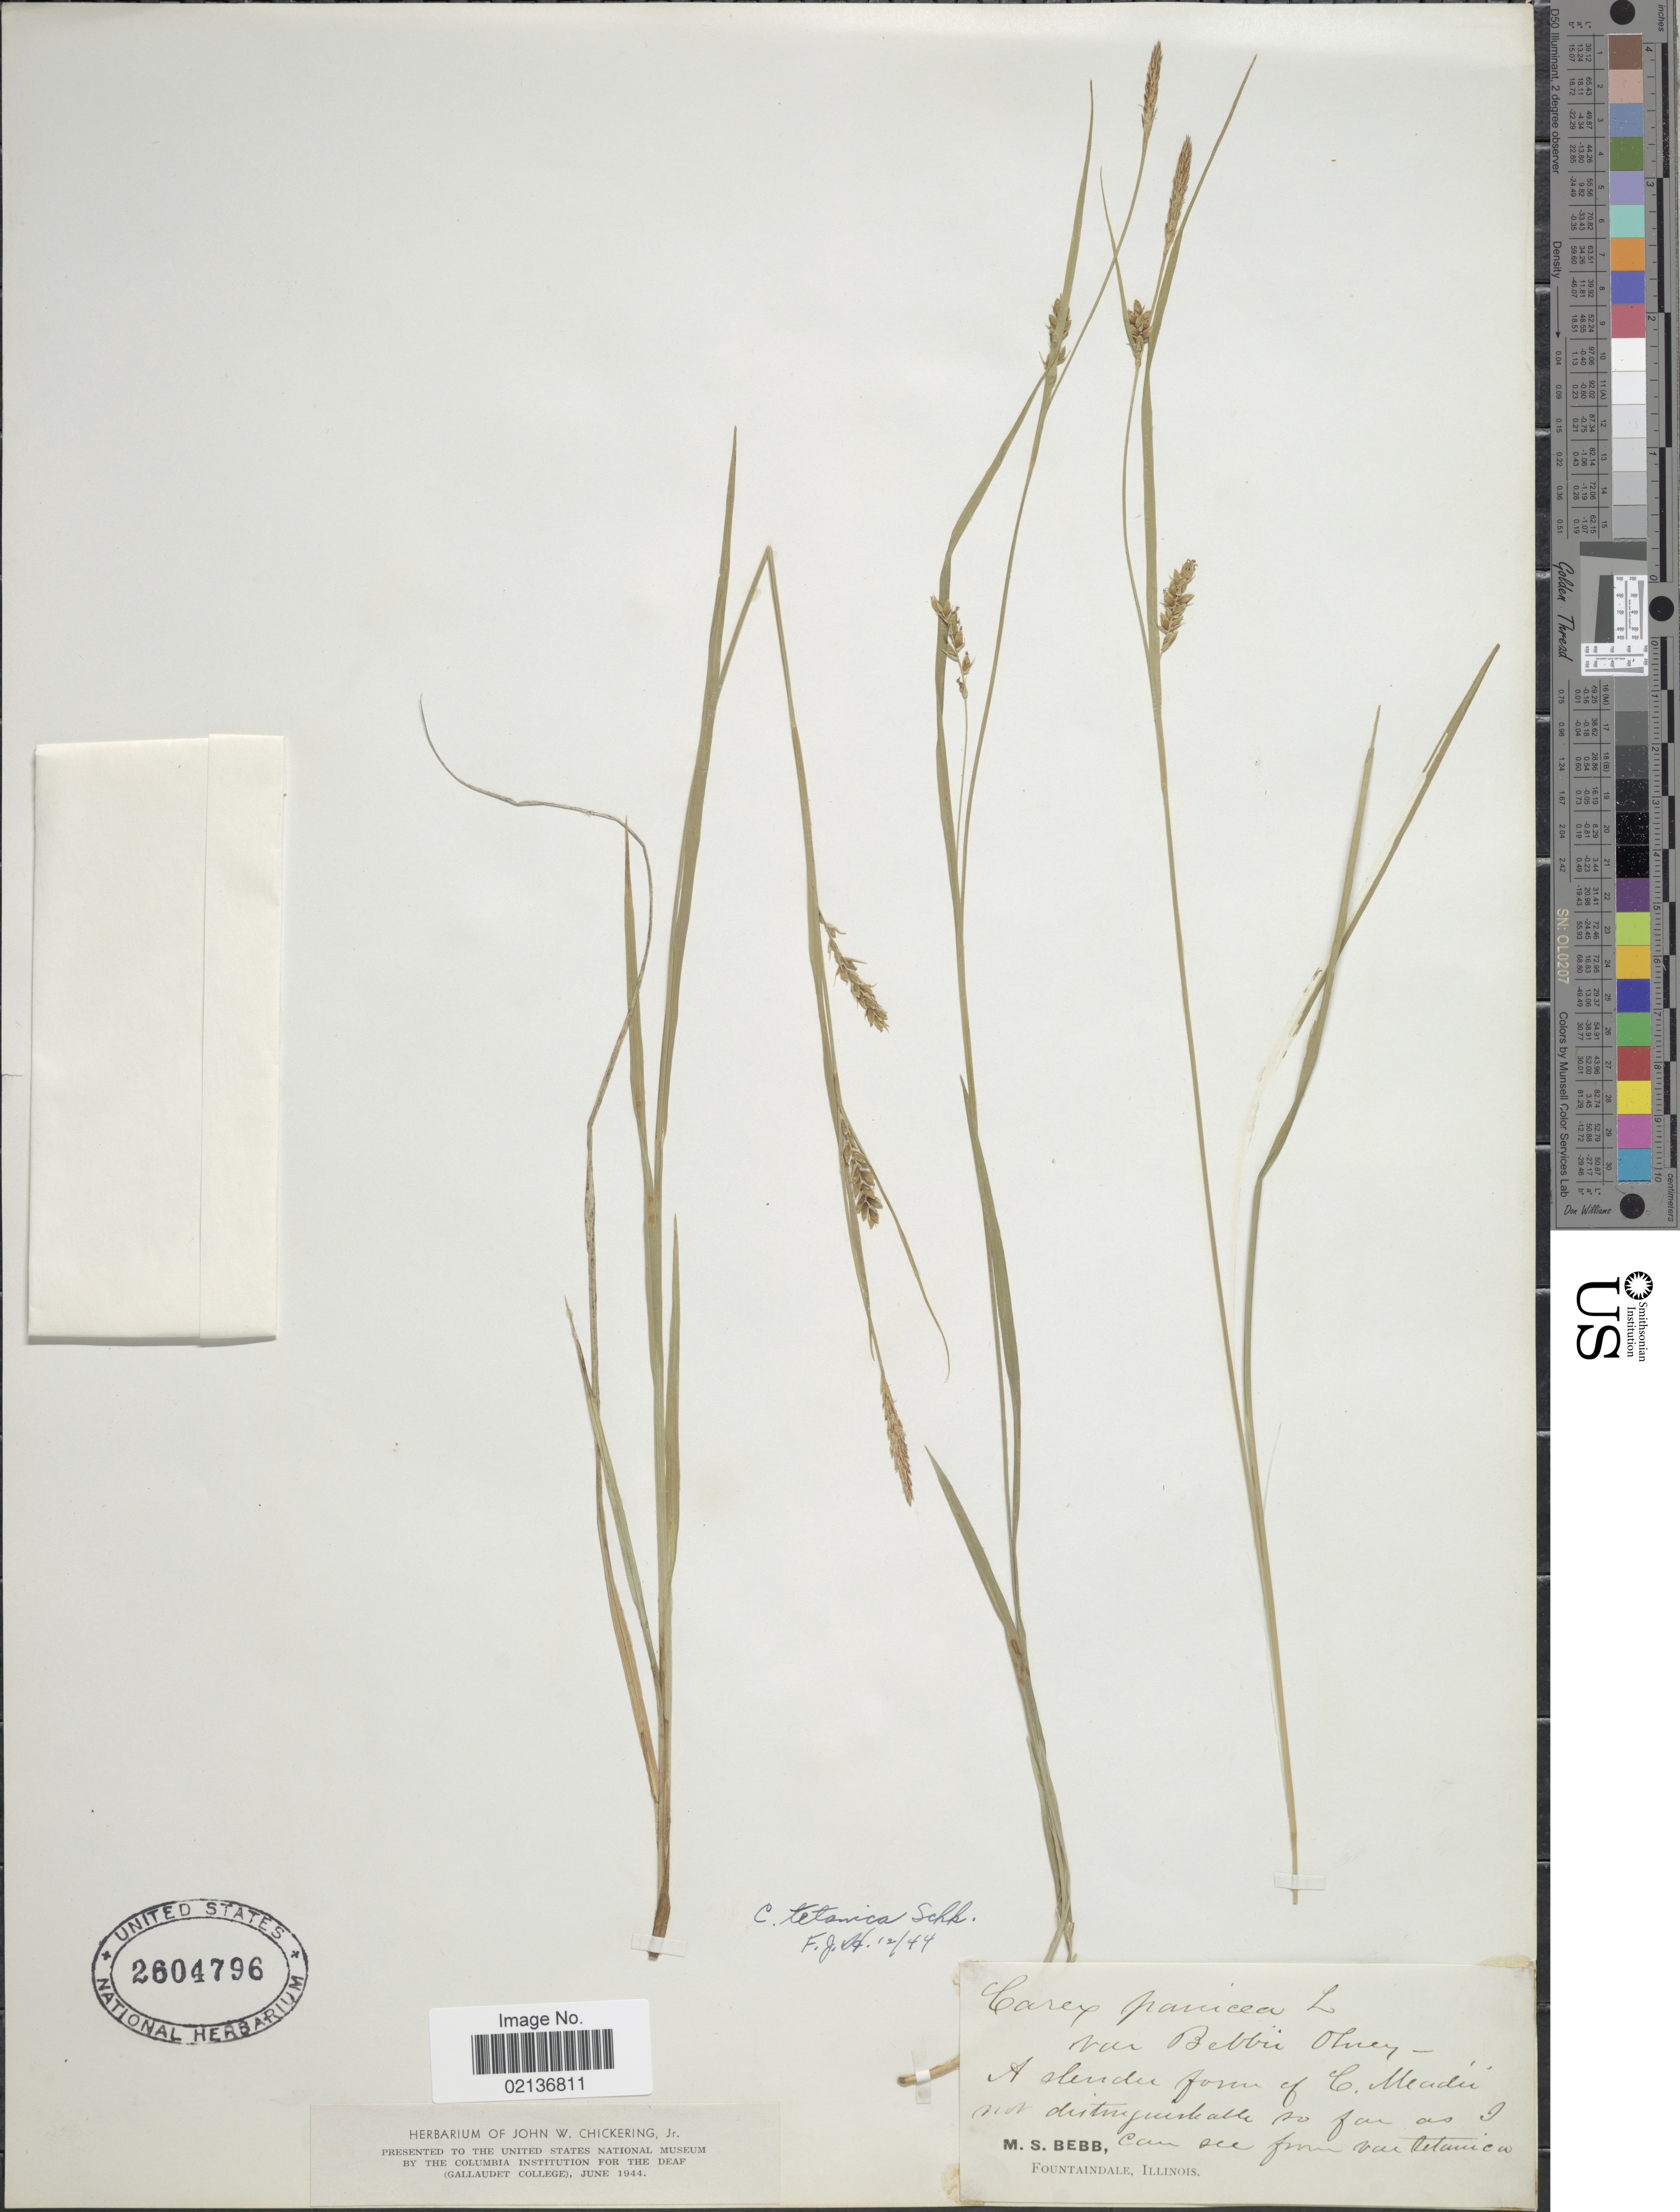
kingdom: Plantae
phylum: Tracheophyta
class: Liliopsida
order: Poales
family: Cyperaceae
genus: Carex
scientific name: Carex tetanica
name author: Schkuhr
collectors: M. Bebb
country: United States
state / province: Illinois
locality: Fountaindale, Illinois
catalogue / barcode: US 2604796